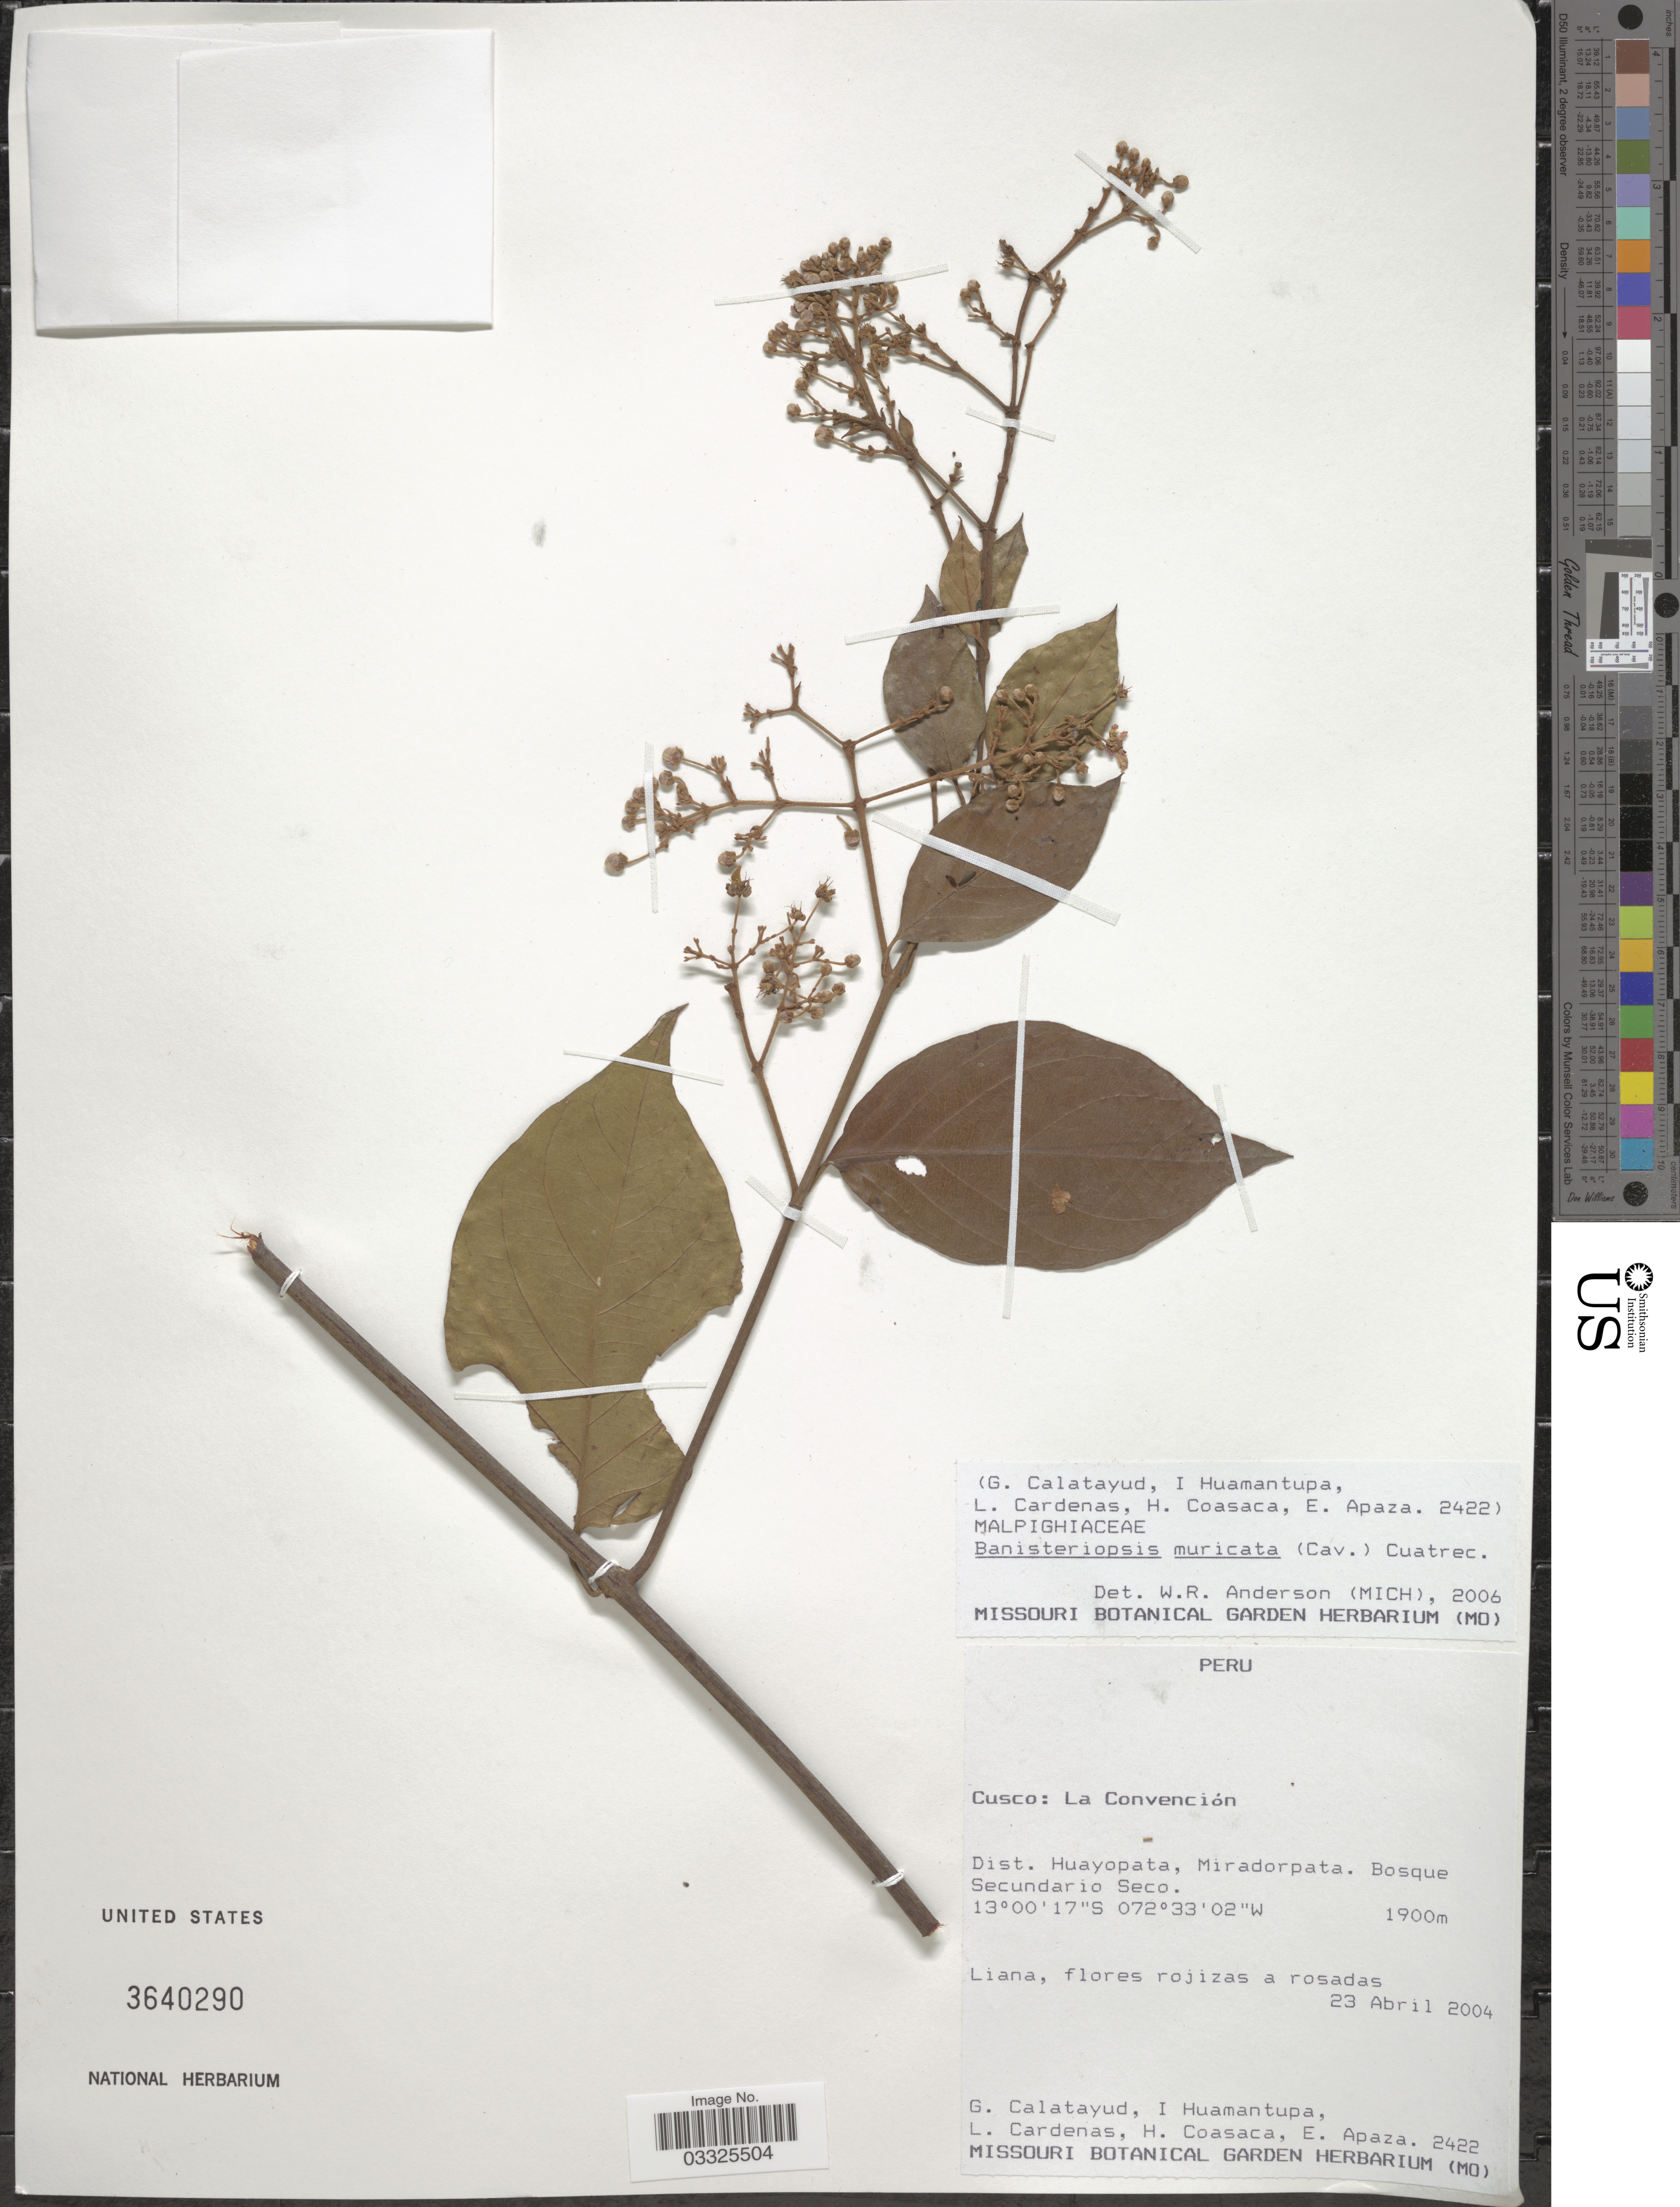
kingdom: Plantae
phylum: Tracheophyta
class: Magnoliopsida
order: Malpighiales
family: Malpighiaceae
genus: Banisteriopsis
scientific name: Banisteriopsis muricata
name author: (Cav.) Cuatrec.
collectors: G. Calatayud, I. Huamantupa, L. Cárdenas, H. Coasaca & E. Apaza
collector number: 2422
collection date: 2004-04-23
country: Peru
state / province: Cusco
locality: La Convención, Dist. Huayopata, Miradorpata.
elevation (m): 1900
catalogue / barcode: US 3640290